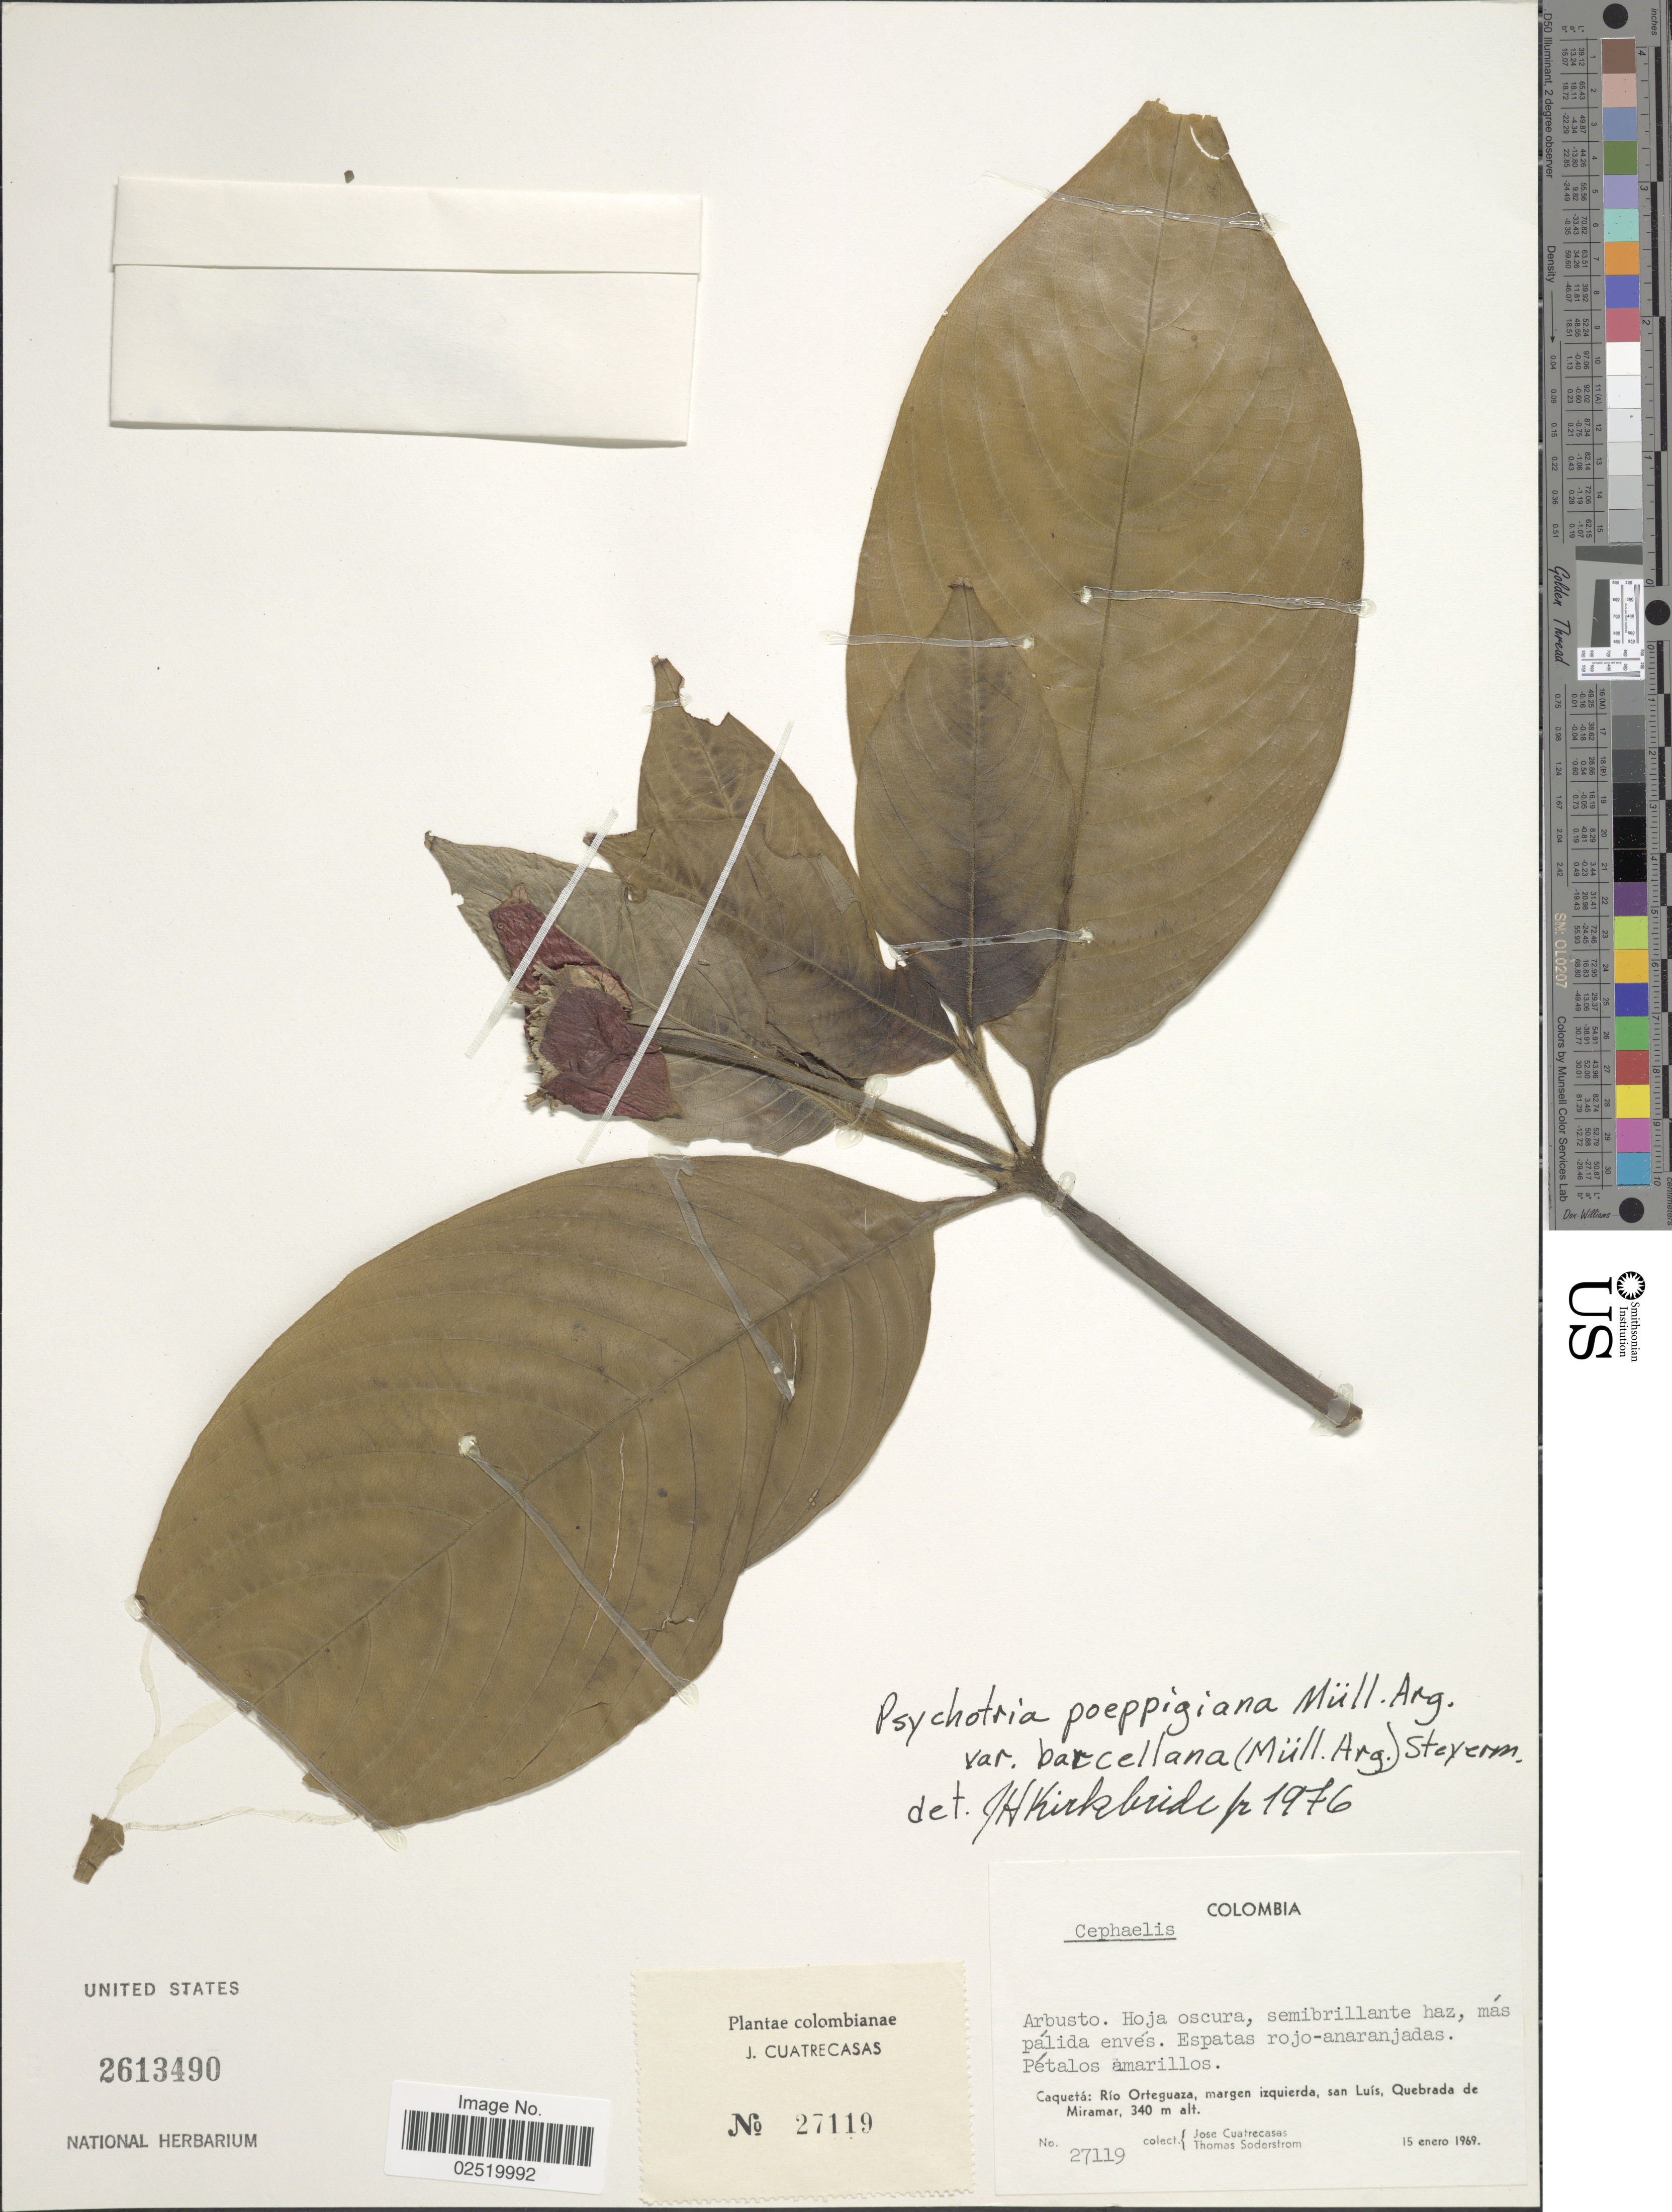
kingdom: Plantae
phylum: Tracheophyta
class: Magnoliopsida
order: Gentianales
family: Rubiaceae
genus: Psychotria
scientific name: Psychotria poeppigiana subsp. barcellana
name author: (Müll. Arg.) Steyerm.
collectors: J. Cuatrecasas & T. R. Soderstrom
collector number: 27119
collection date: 1969-01-15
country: Colombia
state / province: Caquetá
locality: Caqueta: Rio Orteguaza, margen Izquierda, san Luis, Quebrada de Miramar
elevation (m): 340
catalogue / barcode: US 2613490